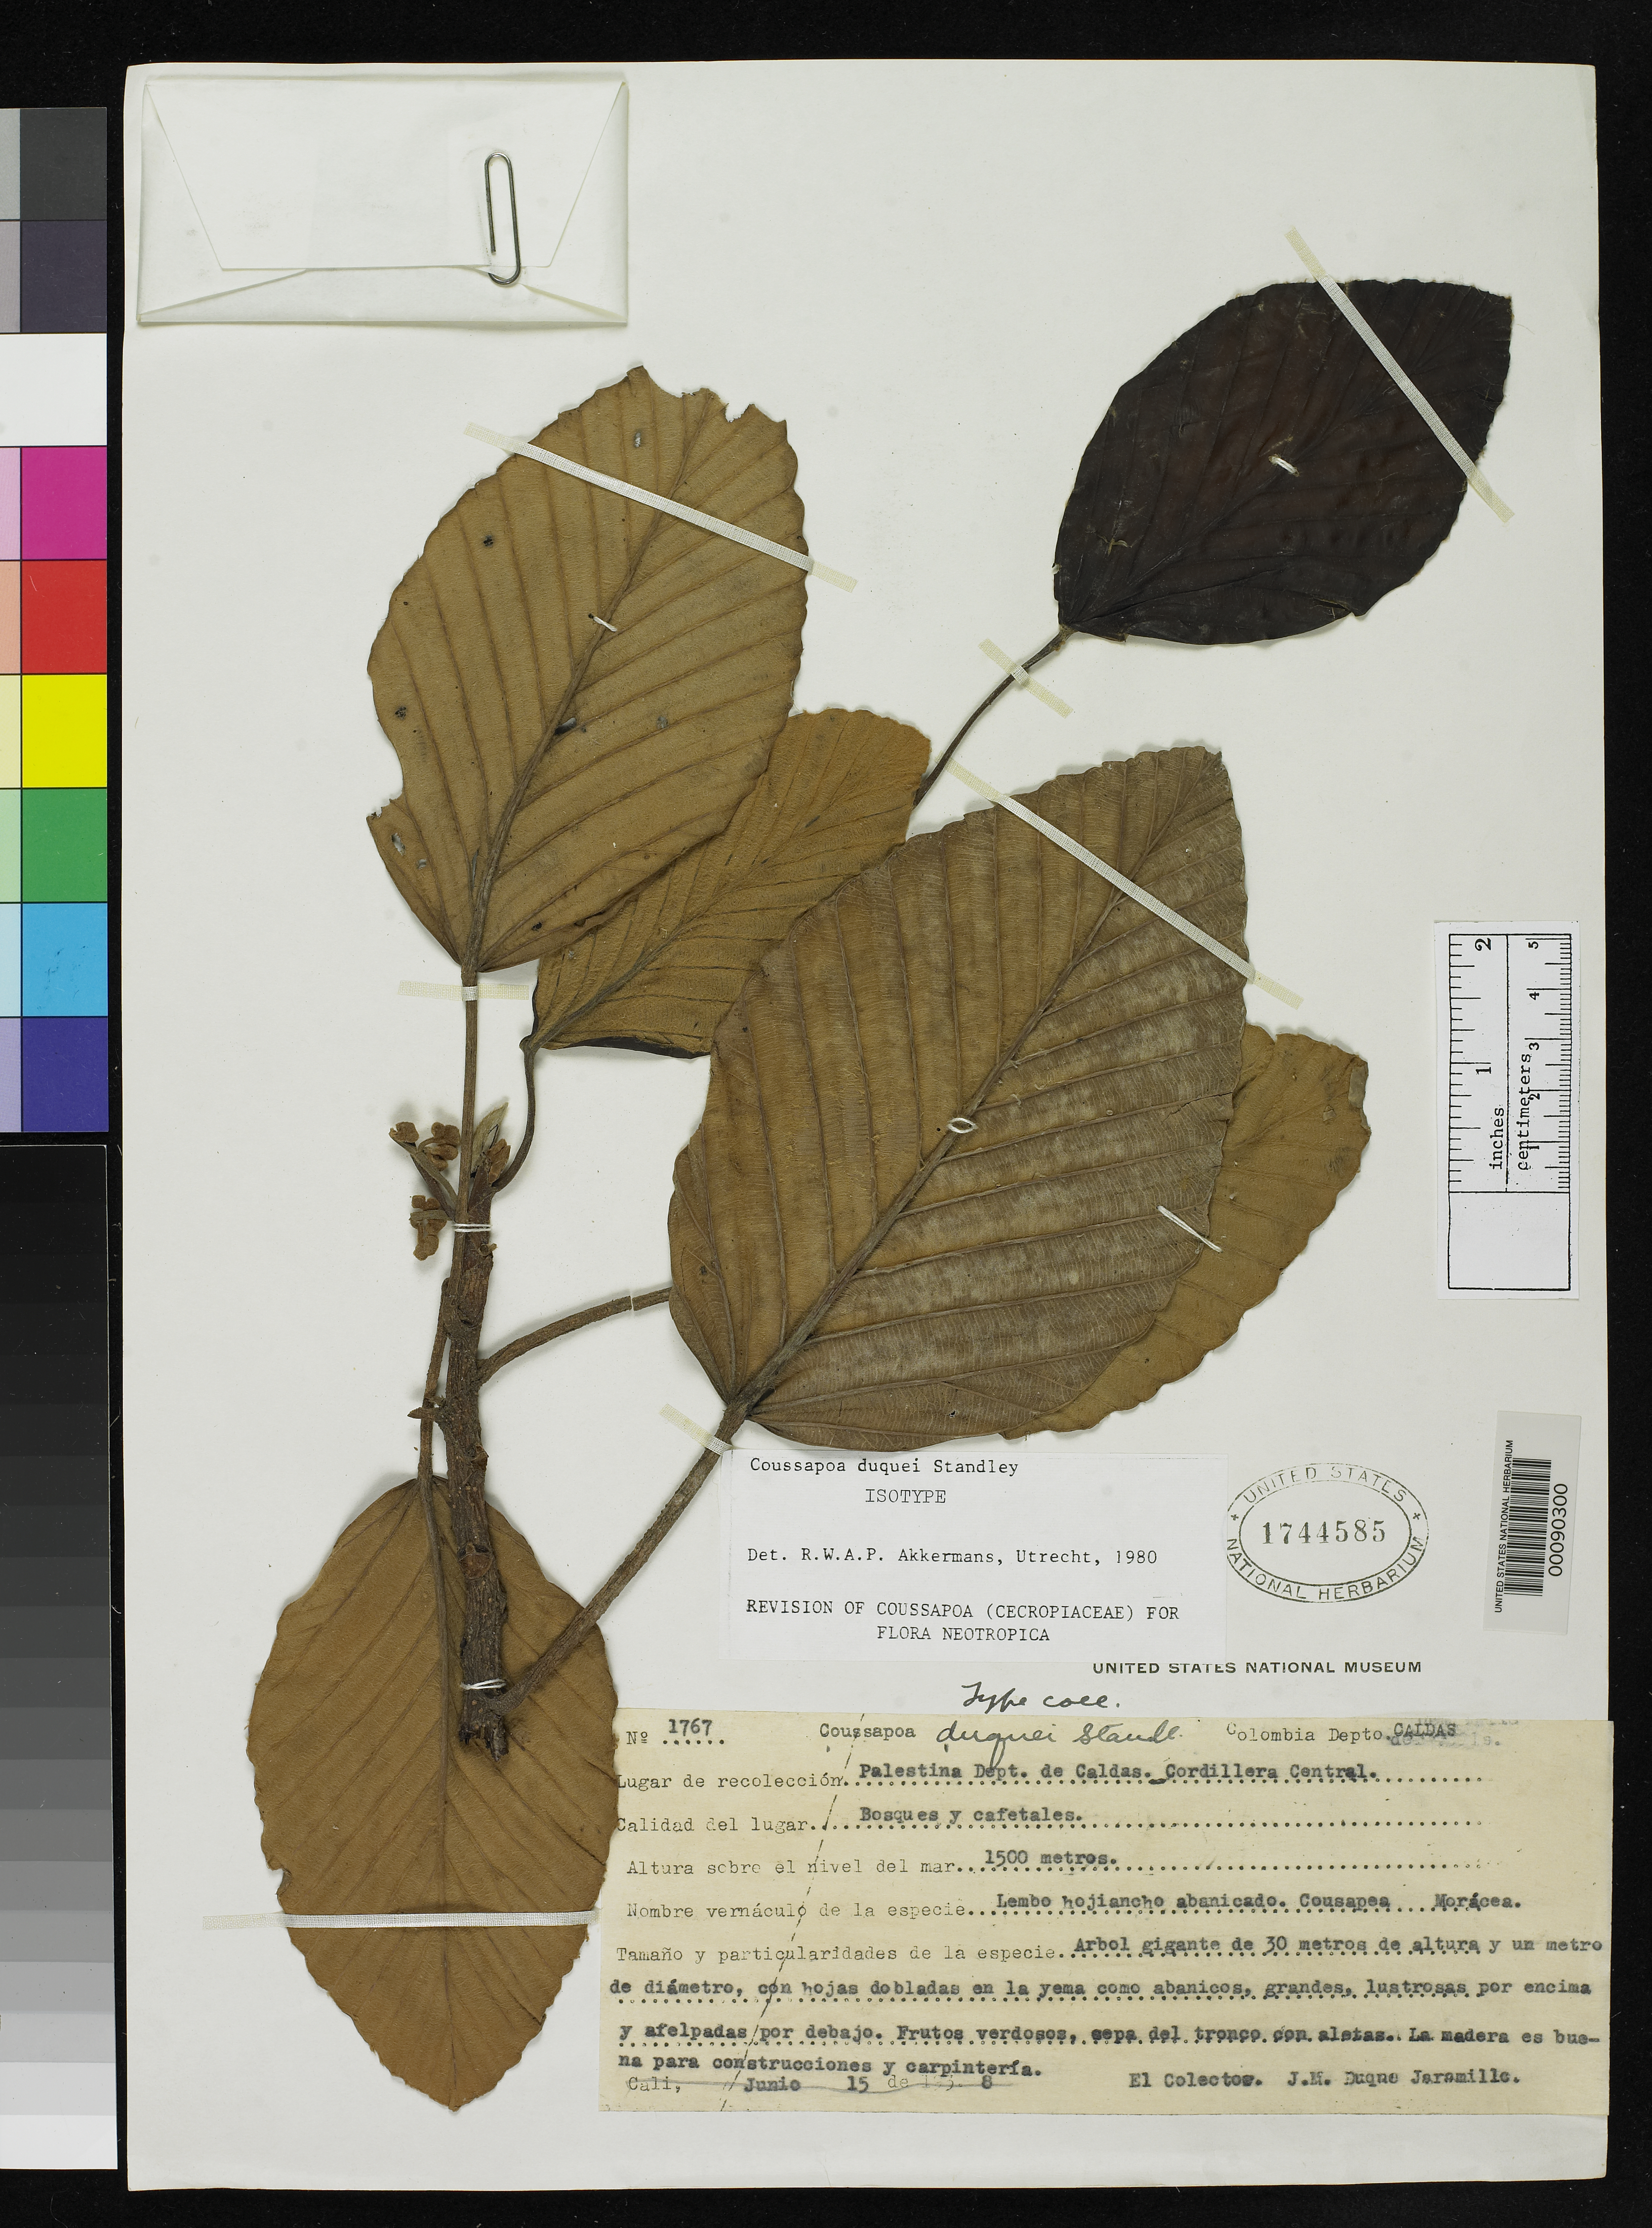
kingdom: Plantae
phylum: Tracheophyta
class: Magnoliopsida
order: Rosales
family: Urticaceae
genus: Coussapoa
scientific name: Coussapoa duquei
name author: Standl.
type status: Isotype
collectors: J. Duque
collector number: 1767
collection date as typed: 15 Jun 1938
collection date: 1938-06-15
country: Colombia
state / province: Caldas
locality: Cordillera Central.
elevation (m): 1500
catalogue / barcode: US 1744585